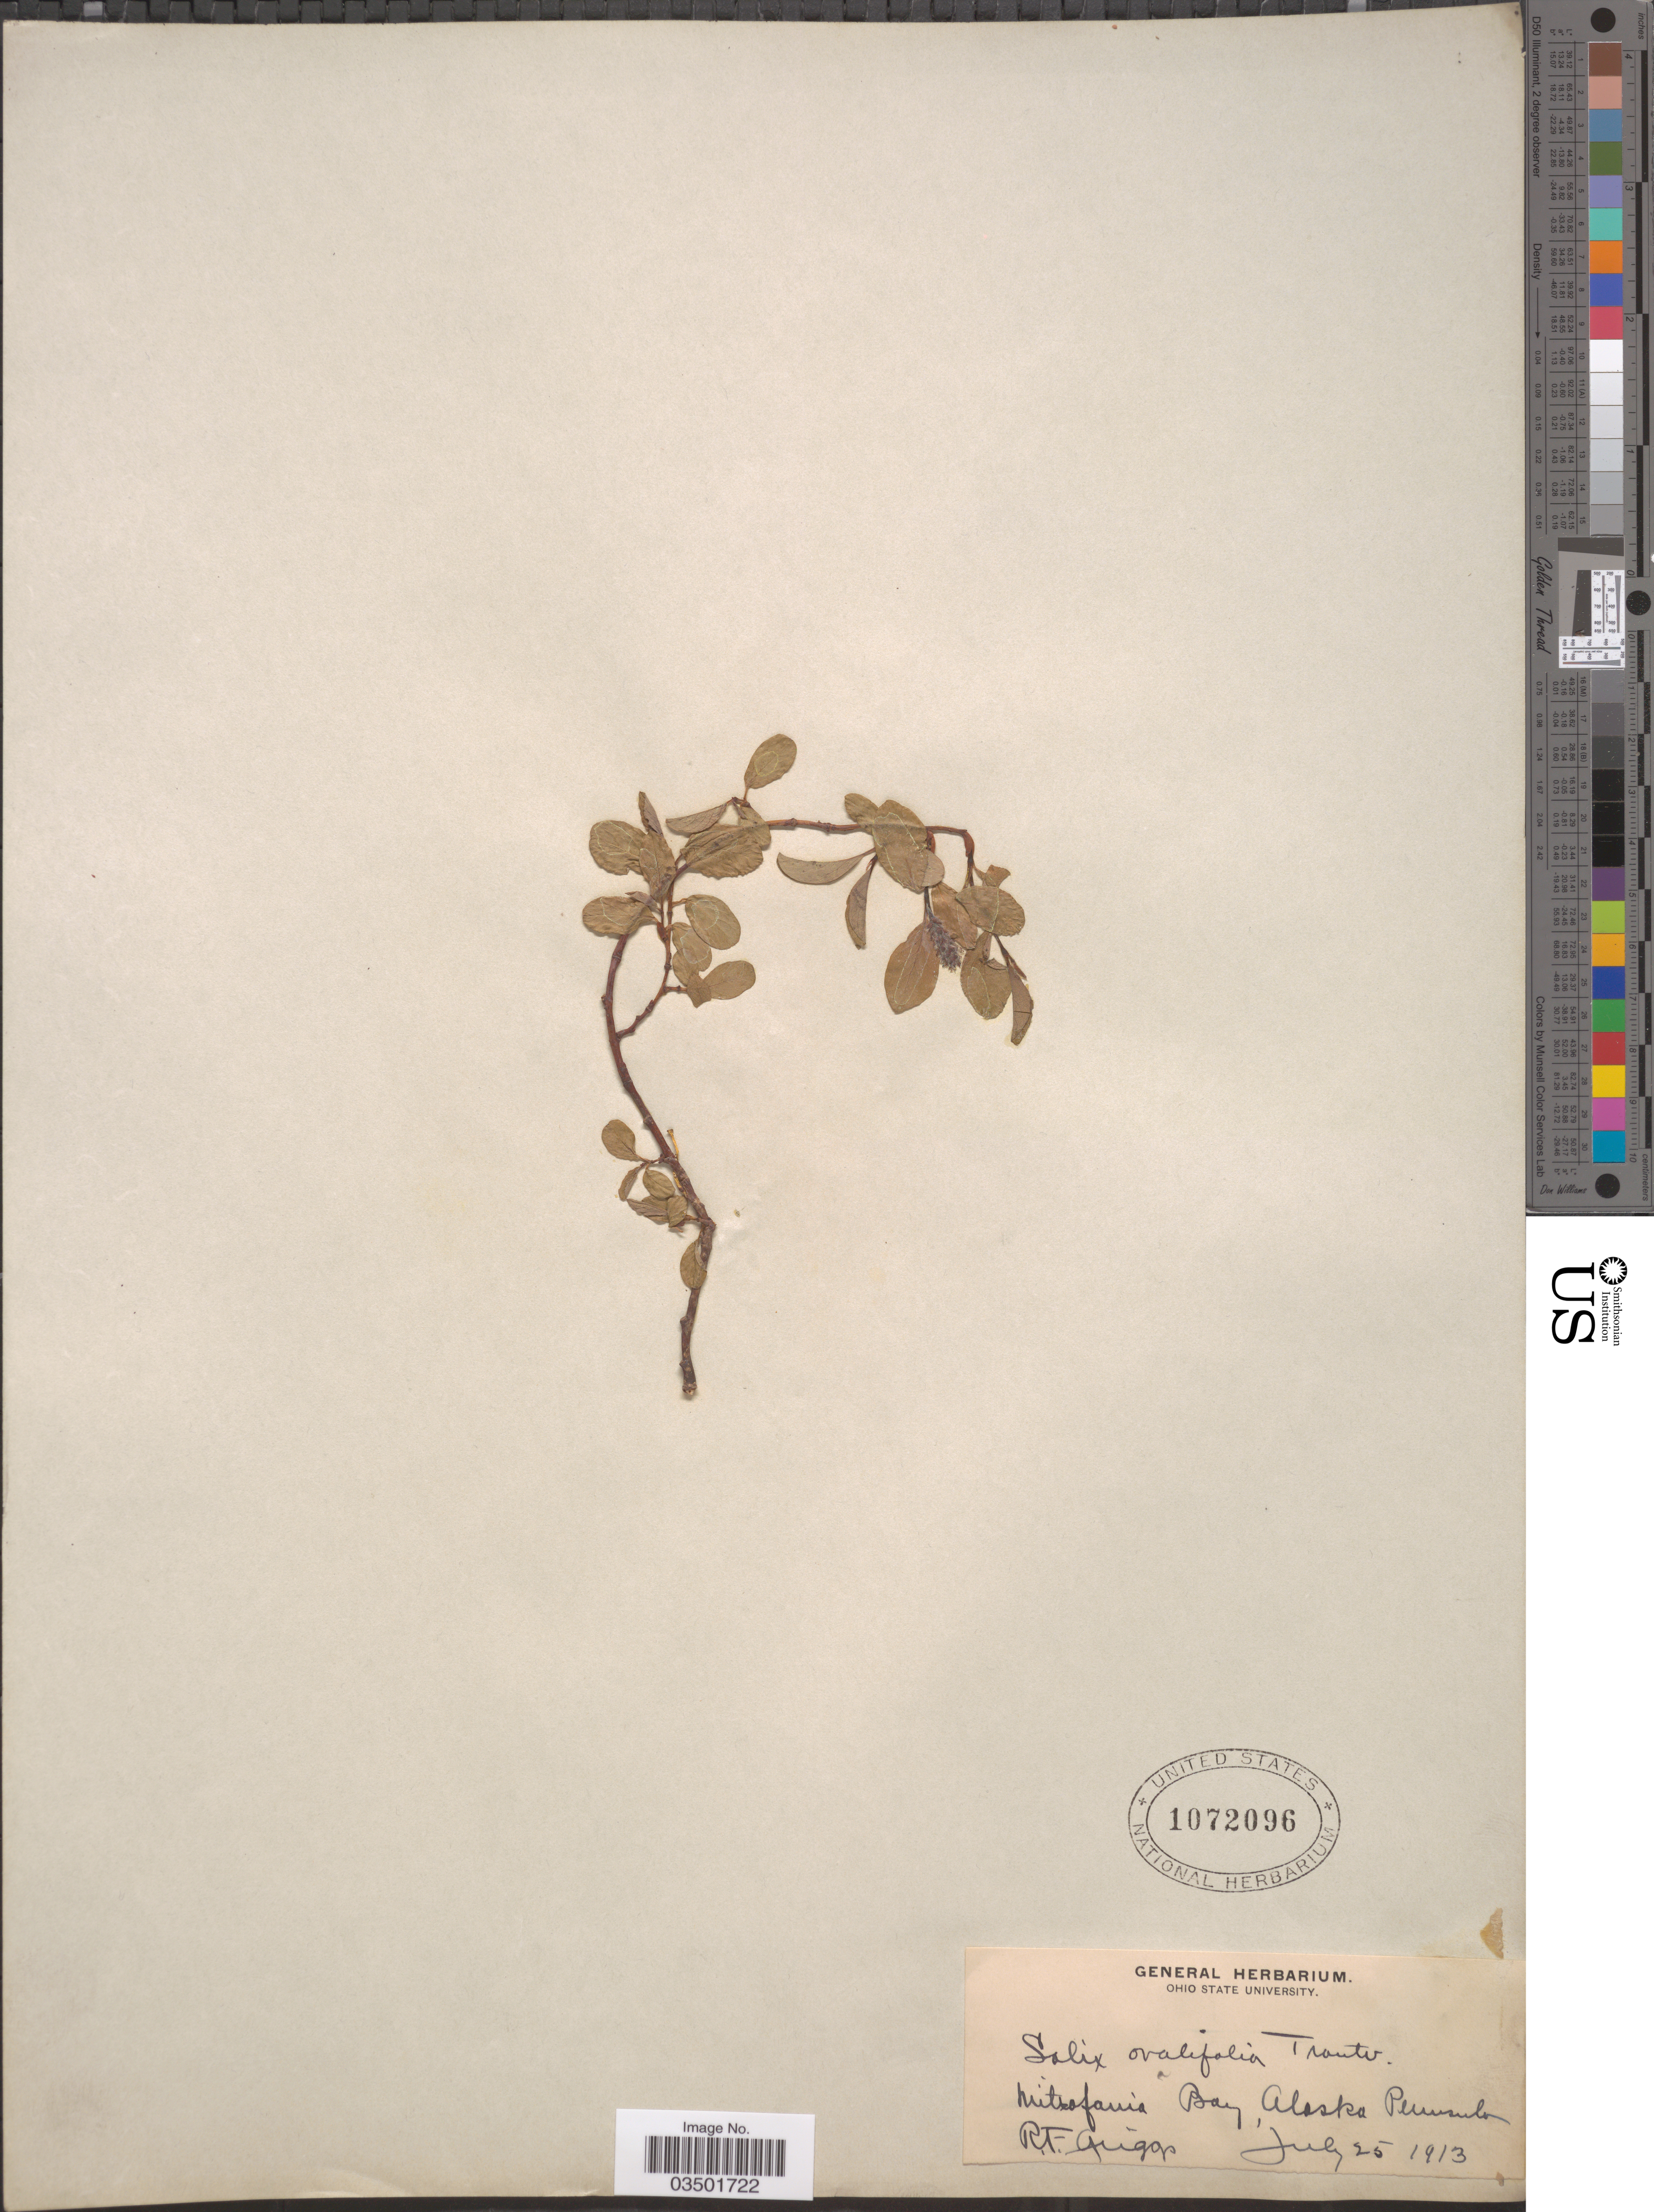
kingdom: Plantae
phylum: Tracheophyta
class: Magnoliopsida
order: Malpighiales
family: Salicaceae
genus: Salix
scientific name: Salix ovalifolia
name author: Trautv.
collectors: R. F. Griggs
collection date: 1913-07-25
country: United States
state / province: Alaska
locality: Mitrofania Bay Alaska Peninsula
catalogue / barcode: US 1072096